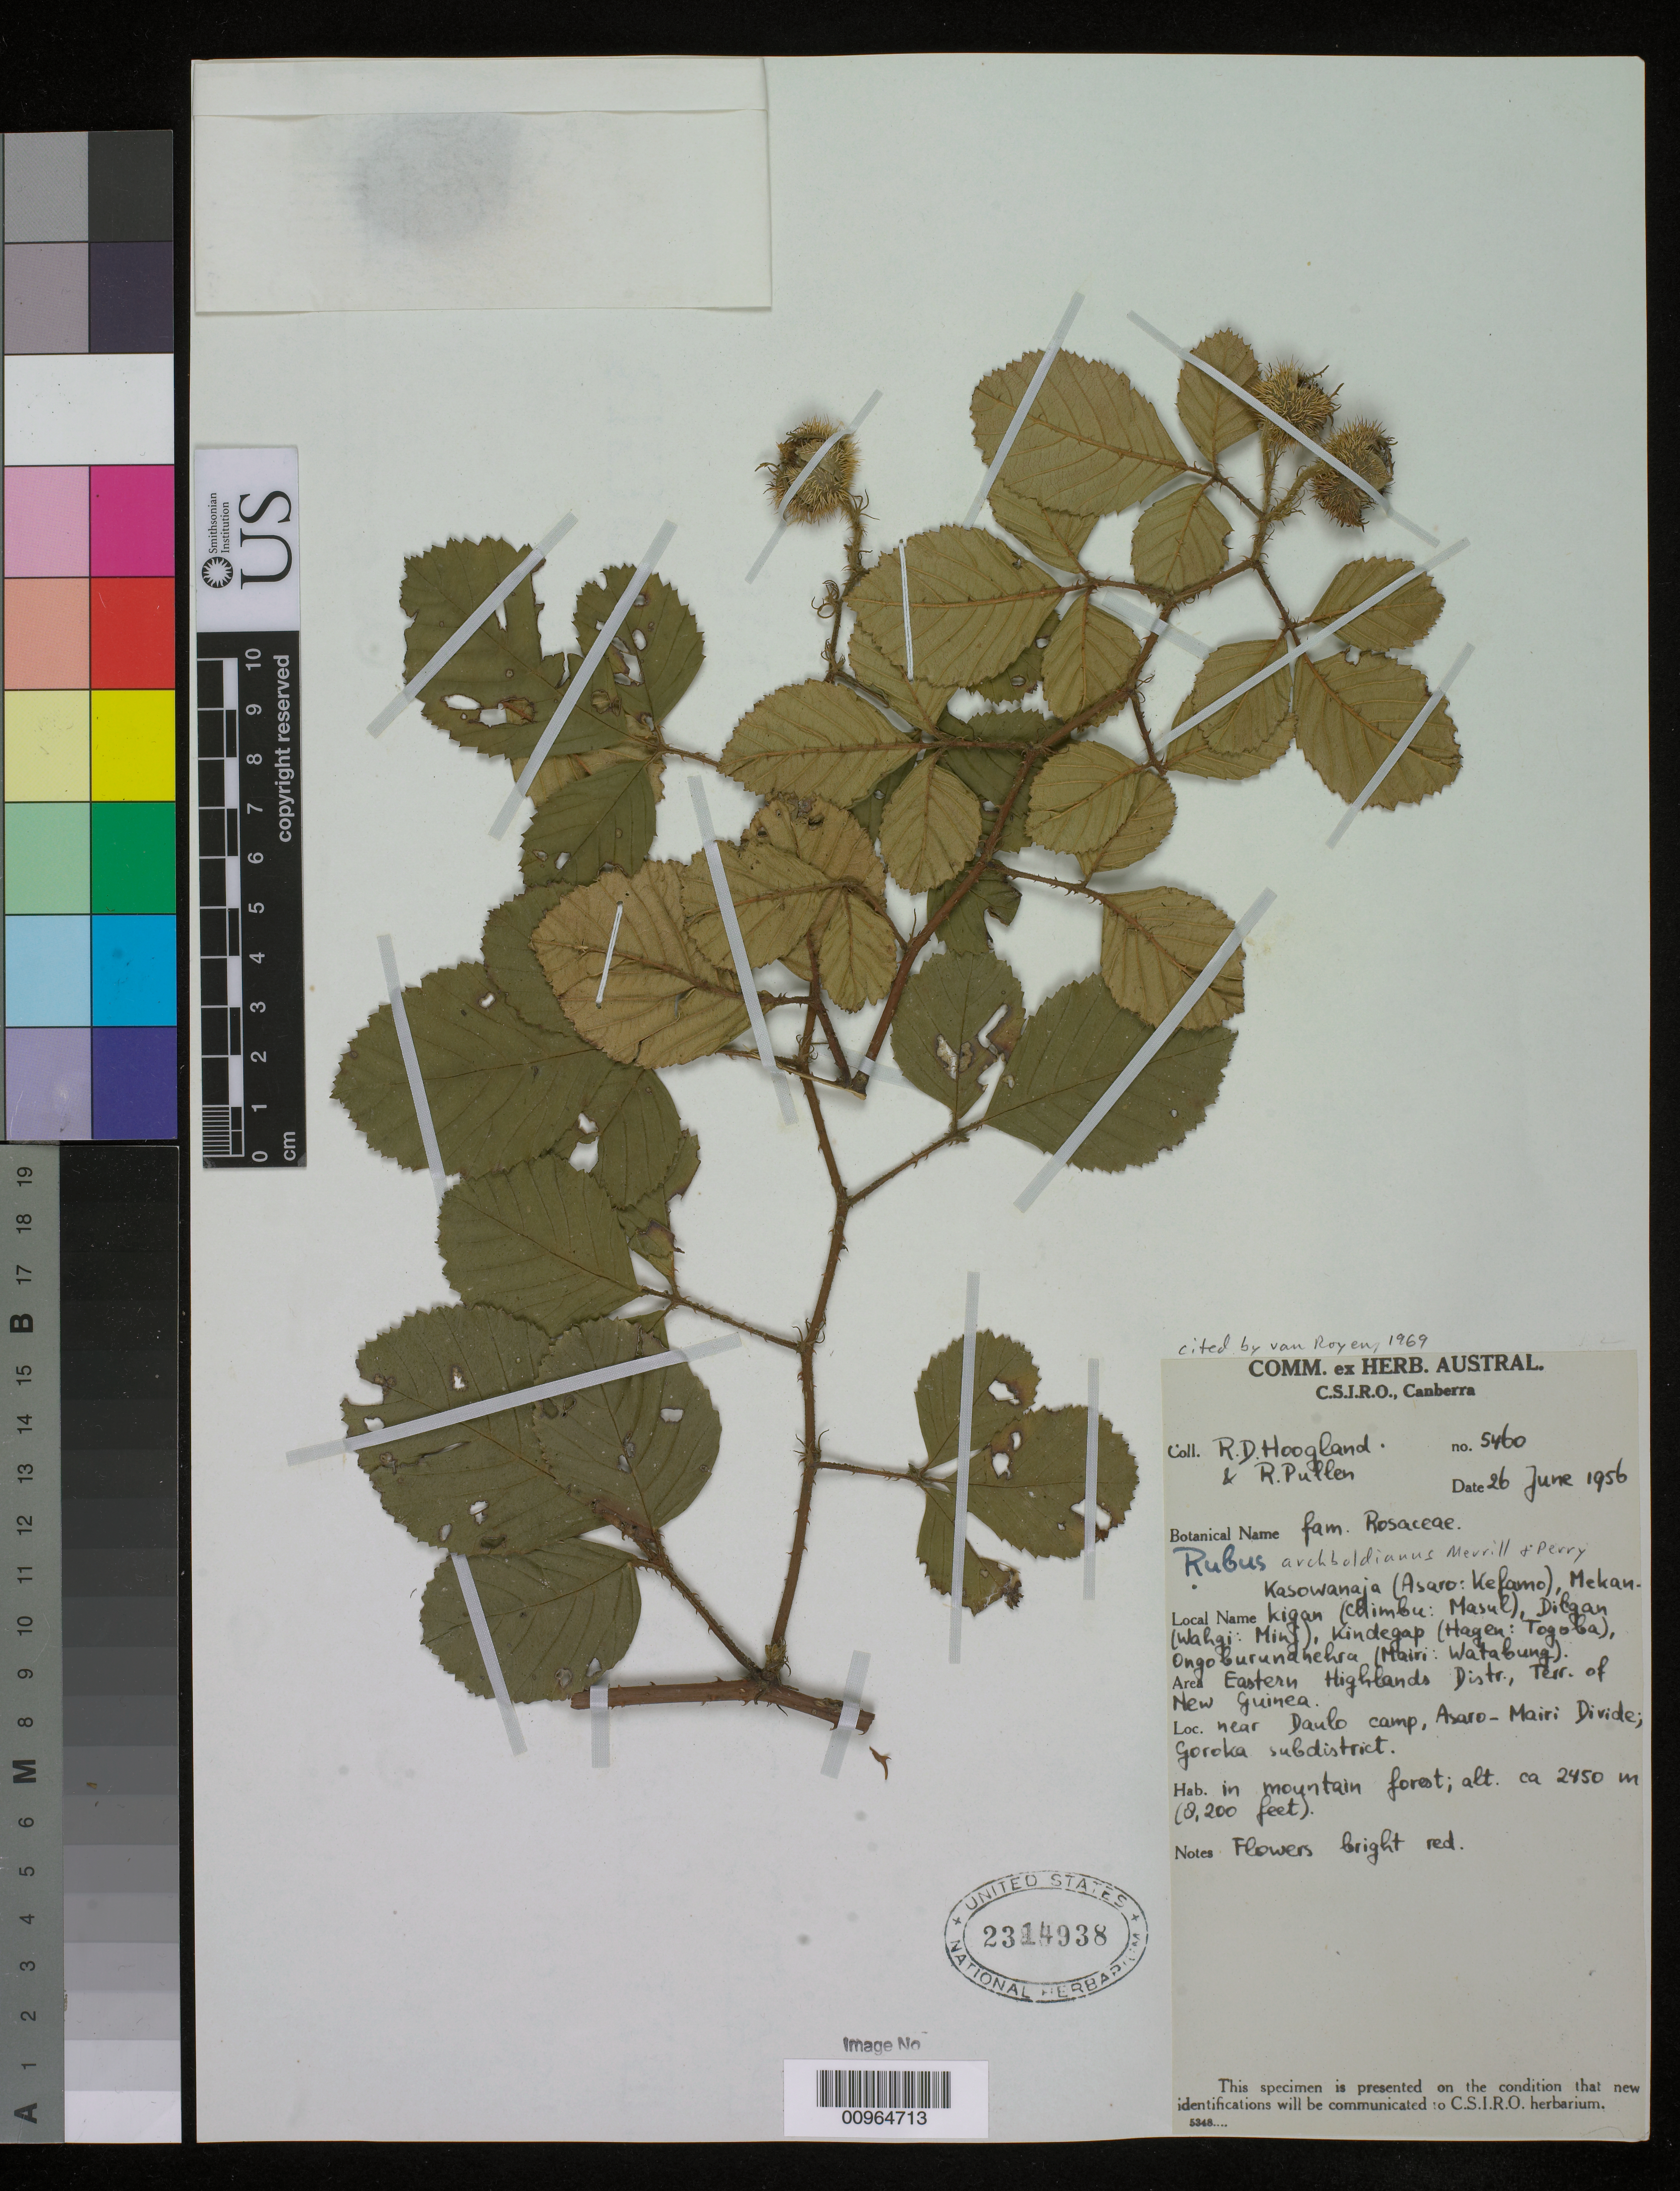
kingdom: Plantae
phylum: Tracheophyta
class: Magnoliopsida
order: Rosales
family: Rosaceae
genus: Rubus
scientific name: Rubus archboldianus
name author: Merr. & L.M. Perry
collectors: R. D. Hoogland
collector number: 5460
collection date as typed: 26 Jun 1956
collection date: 1956-06-26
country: Papua New Guinea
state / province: Eastern Highlands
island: New Guinea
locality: Near Daulo camp, Asaro-Mairi Divide; Goroka subdistrict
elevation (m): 1664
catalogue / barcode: US 2314938